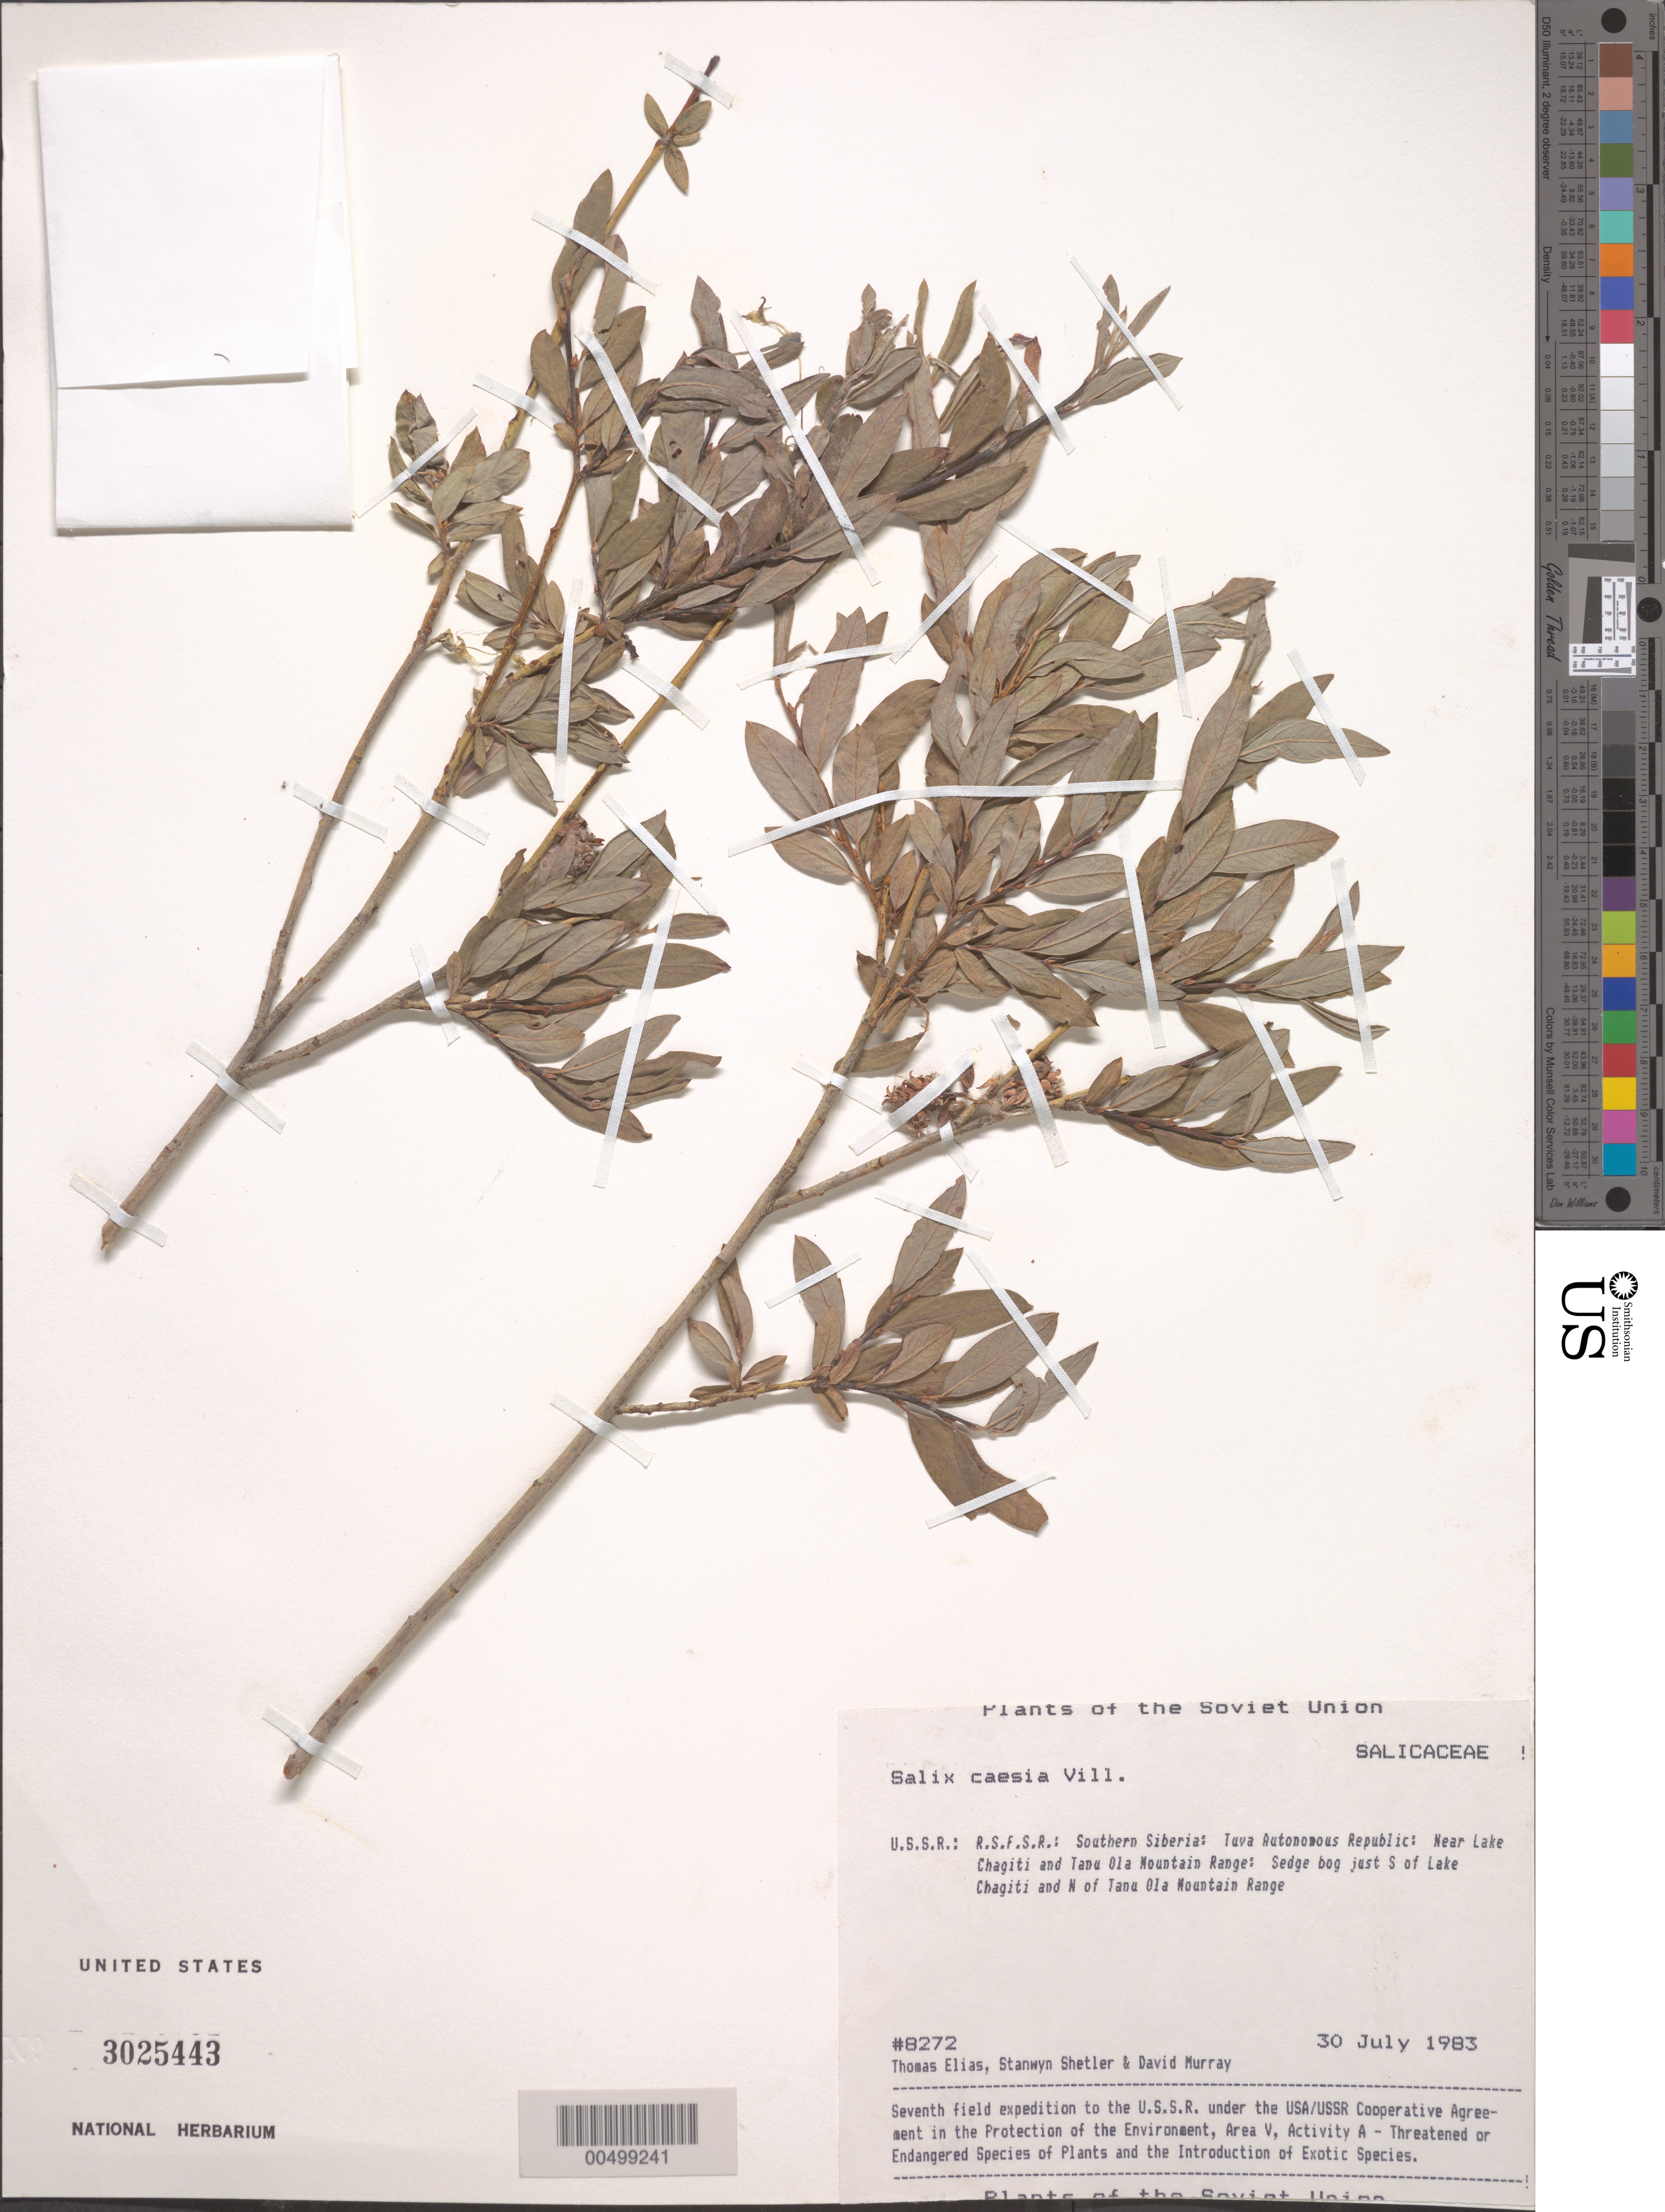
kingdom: Plantae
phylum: Tracheophyta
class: Magnoliopsida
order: Malpighiales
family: Salicaceae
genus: Salix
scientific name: Salix caesia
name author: Vill.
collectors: T. Elias, S. Shetler & D. F. Murray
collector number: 8272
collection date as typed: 30 Jul 1983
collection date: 1983-07-30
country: Russian Federation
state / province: Tuva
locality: just S of Lake Chagitai and N of Tannu-Ola Mountain Range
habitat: sedge bog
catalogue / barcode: US 3025443